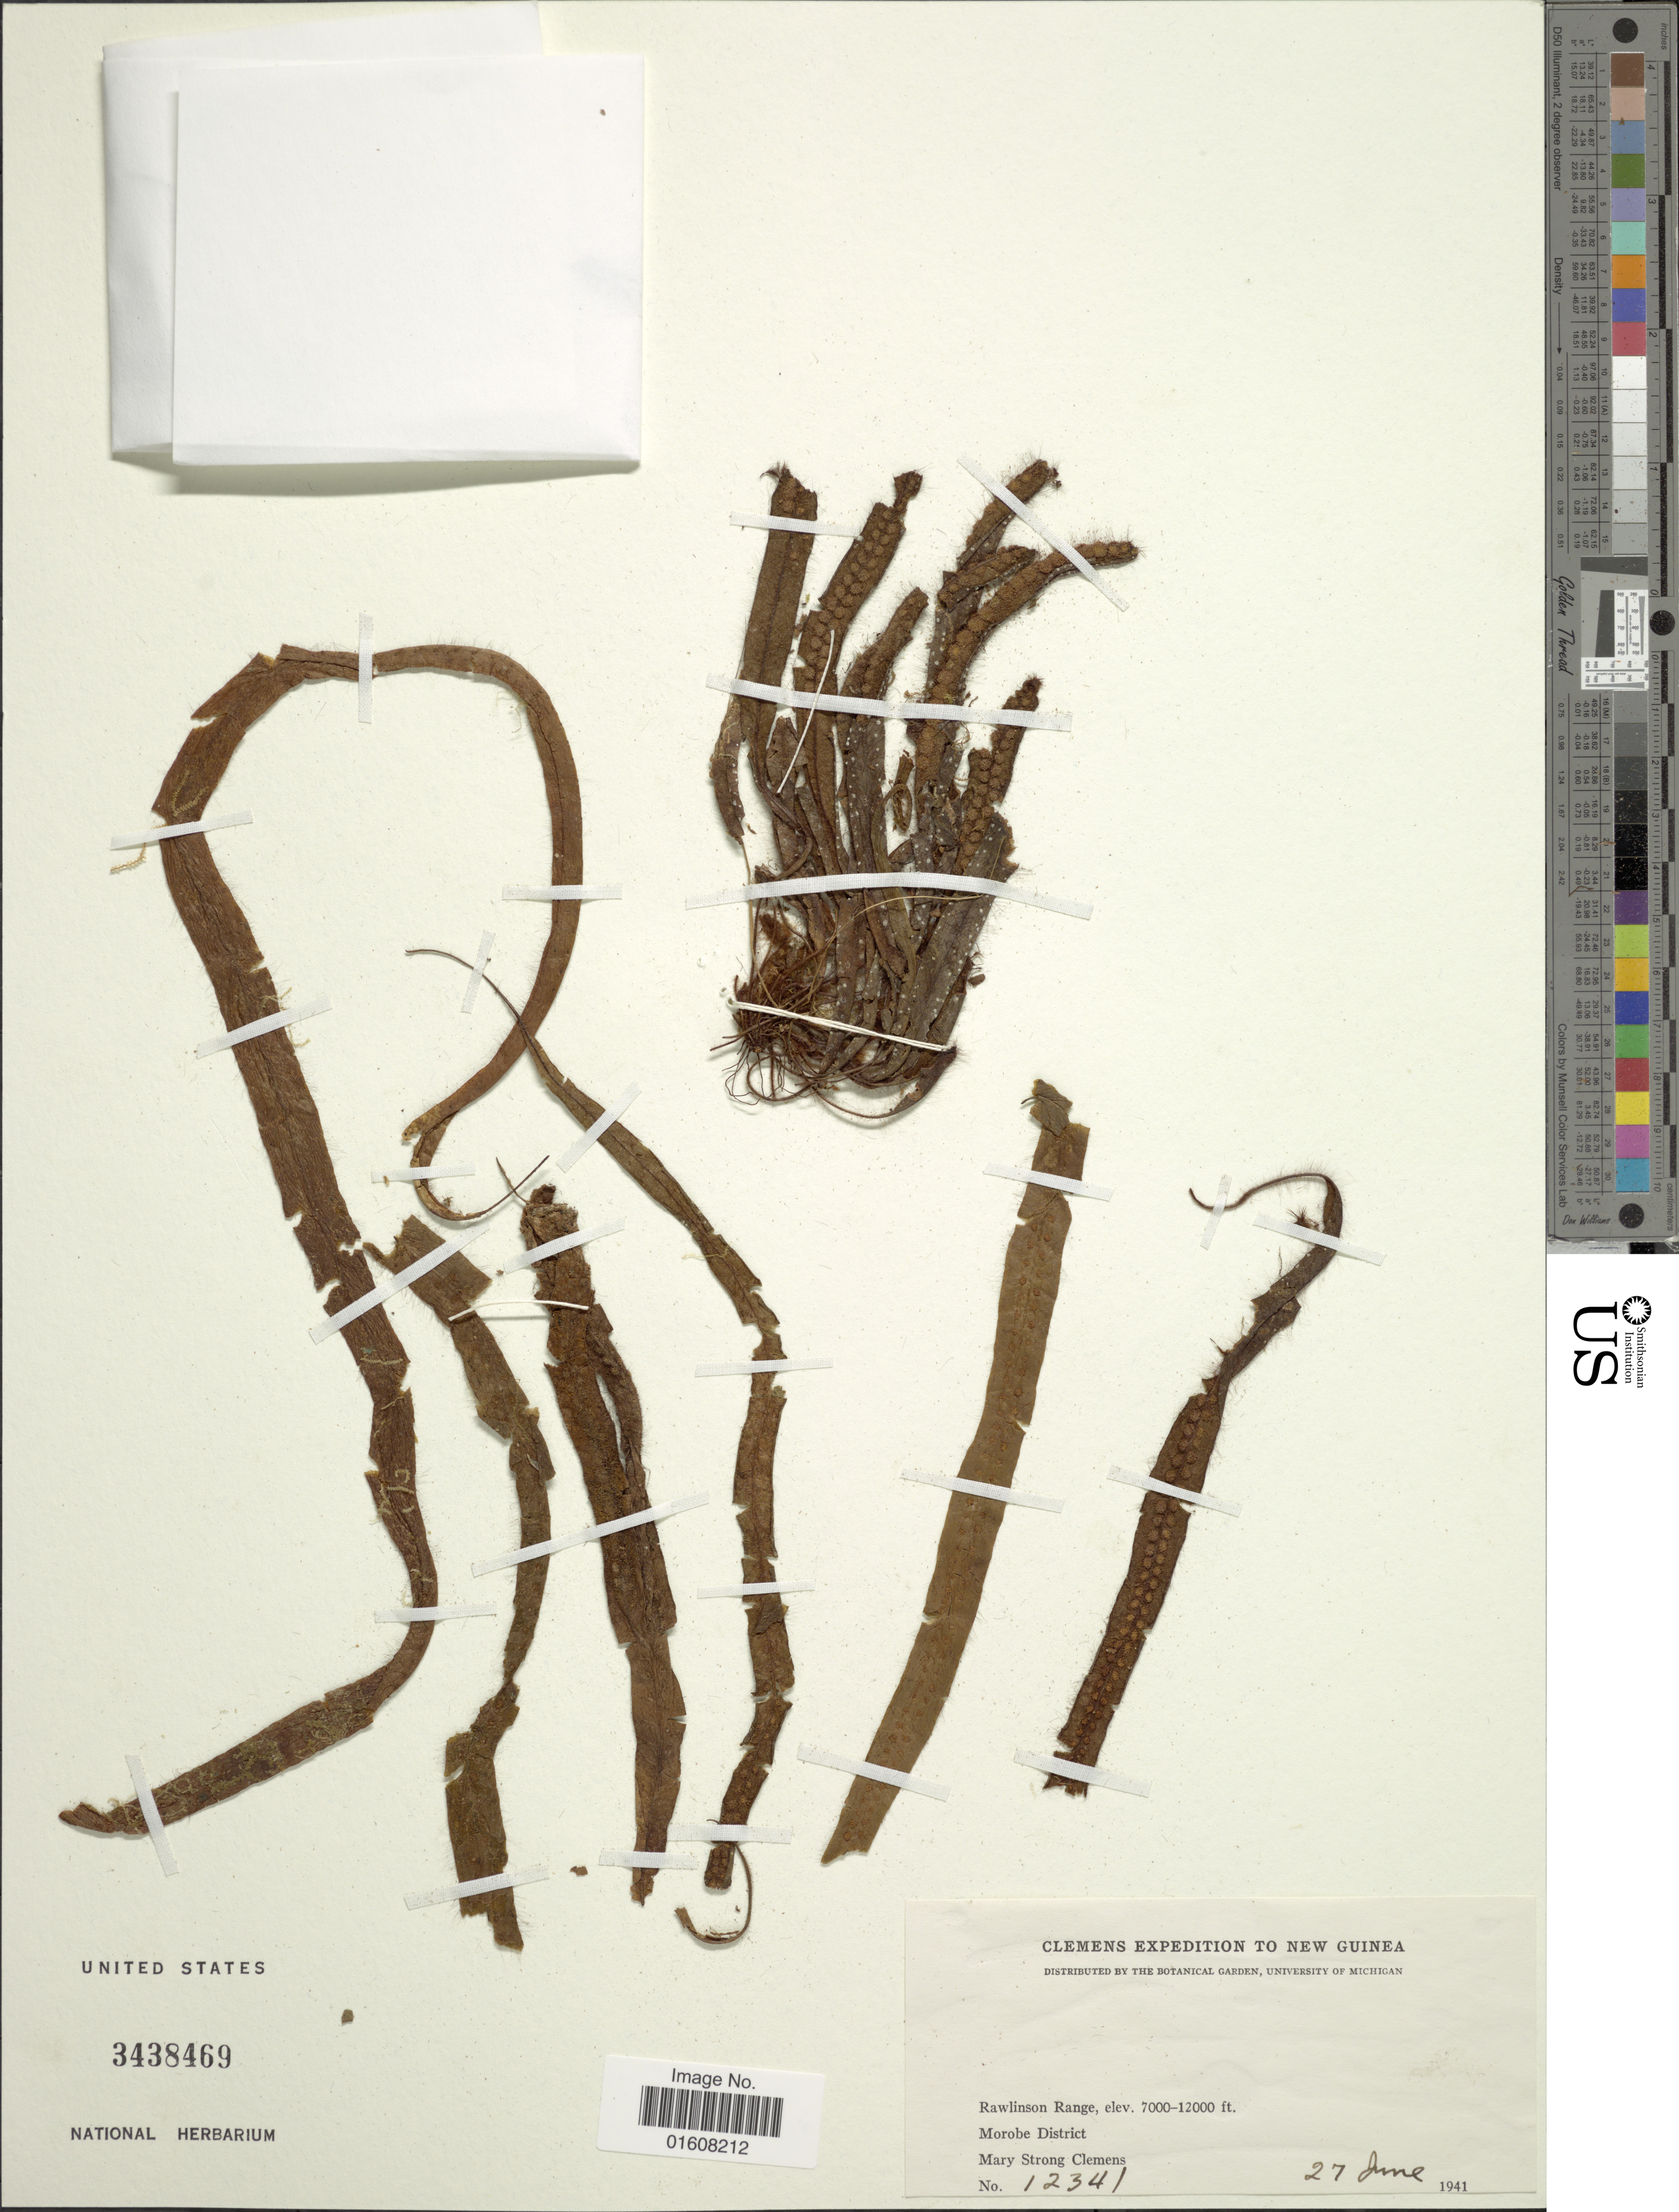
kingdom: Plantae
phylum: Tracheophyta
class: Polypodiopsida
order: Polypodiales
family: Polypodiaceae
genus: Grammitis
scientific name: Grammitis sp.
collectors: M. S. Clemens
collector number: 12341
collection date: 1941-06-27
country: Papua New Guinea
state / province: Morobe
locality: New Guinea. Rawlinson Range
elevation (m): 2134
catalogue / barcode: US 3438469